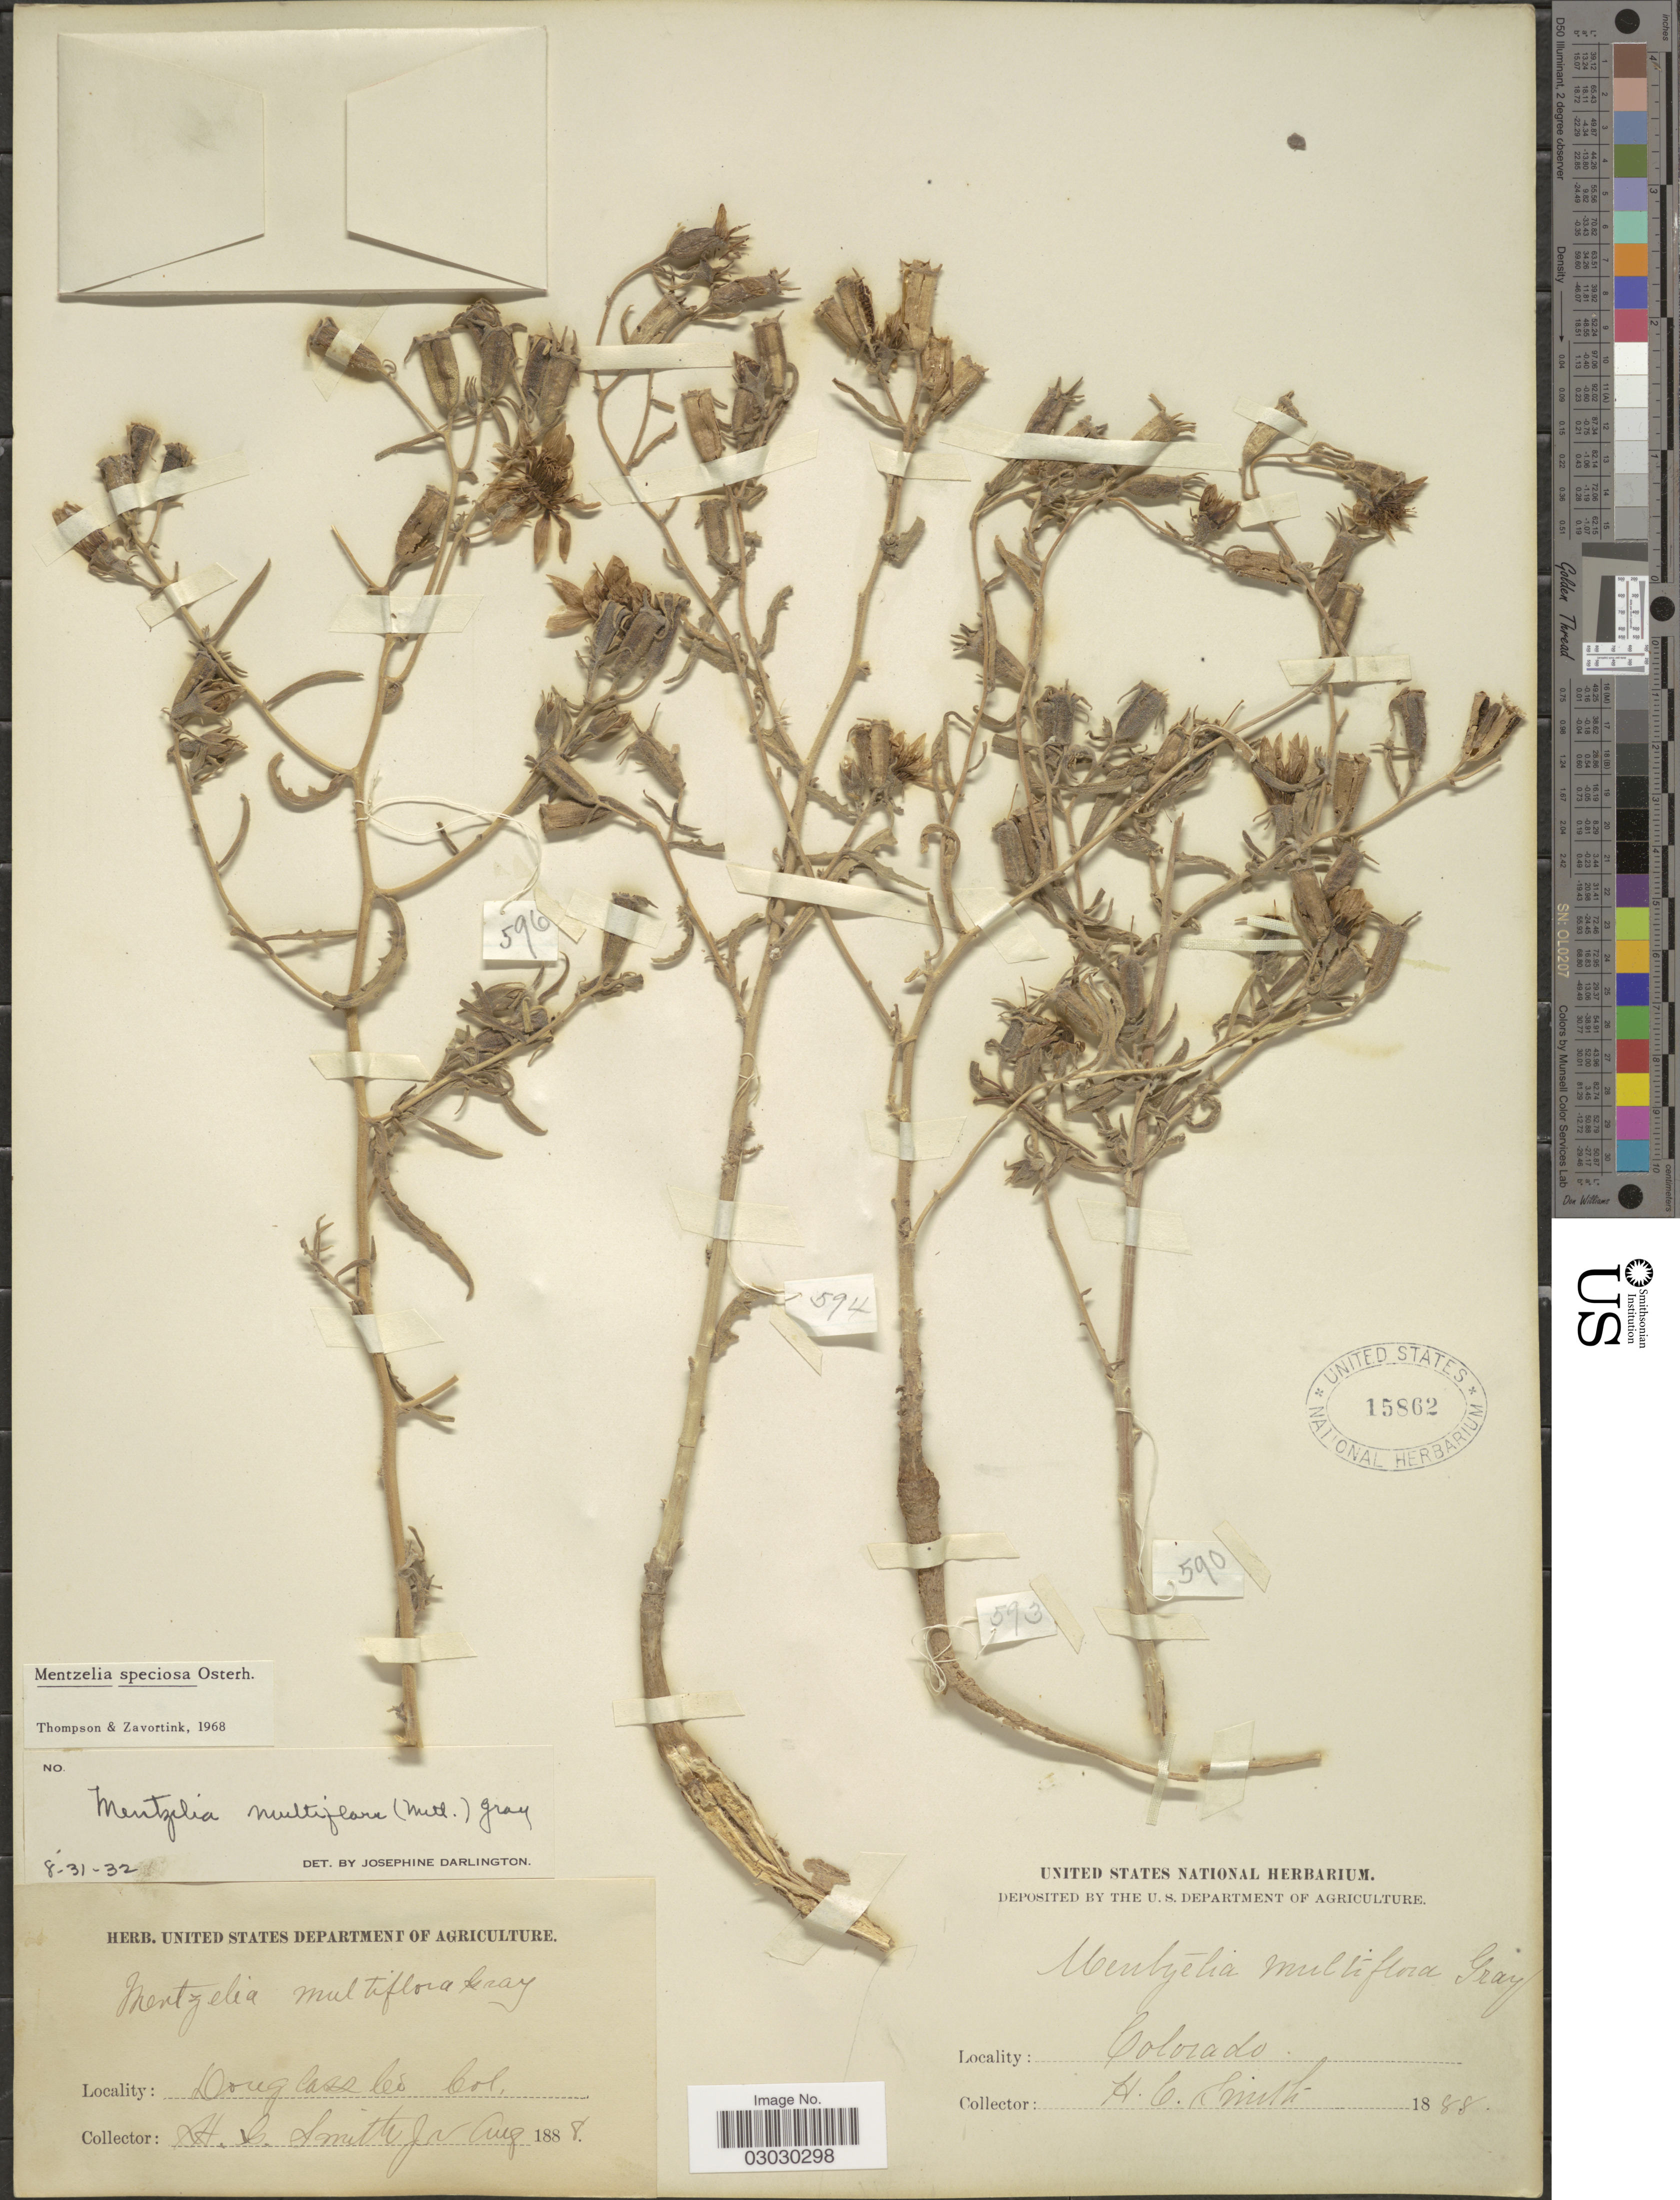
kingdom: Plantae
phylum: Tracheophyta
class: Magnoliopsida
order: Cornales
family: Loasaceae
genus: Mentzelia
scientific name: Mentzelia speciosa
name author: Osterh.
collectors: H. Smith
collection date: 1888-08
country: United States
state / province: Colorado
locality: Douglass Co.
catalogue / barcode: US 15862